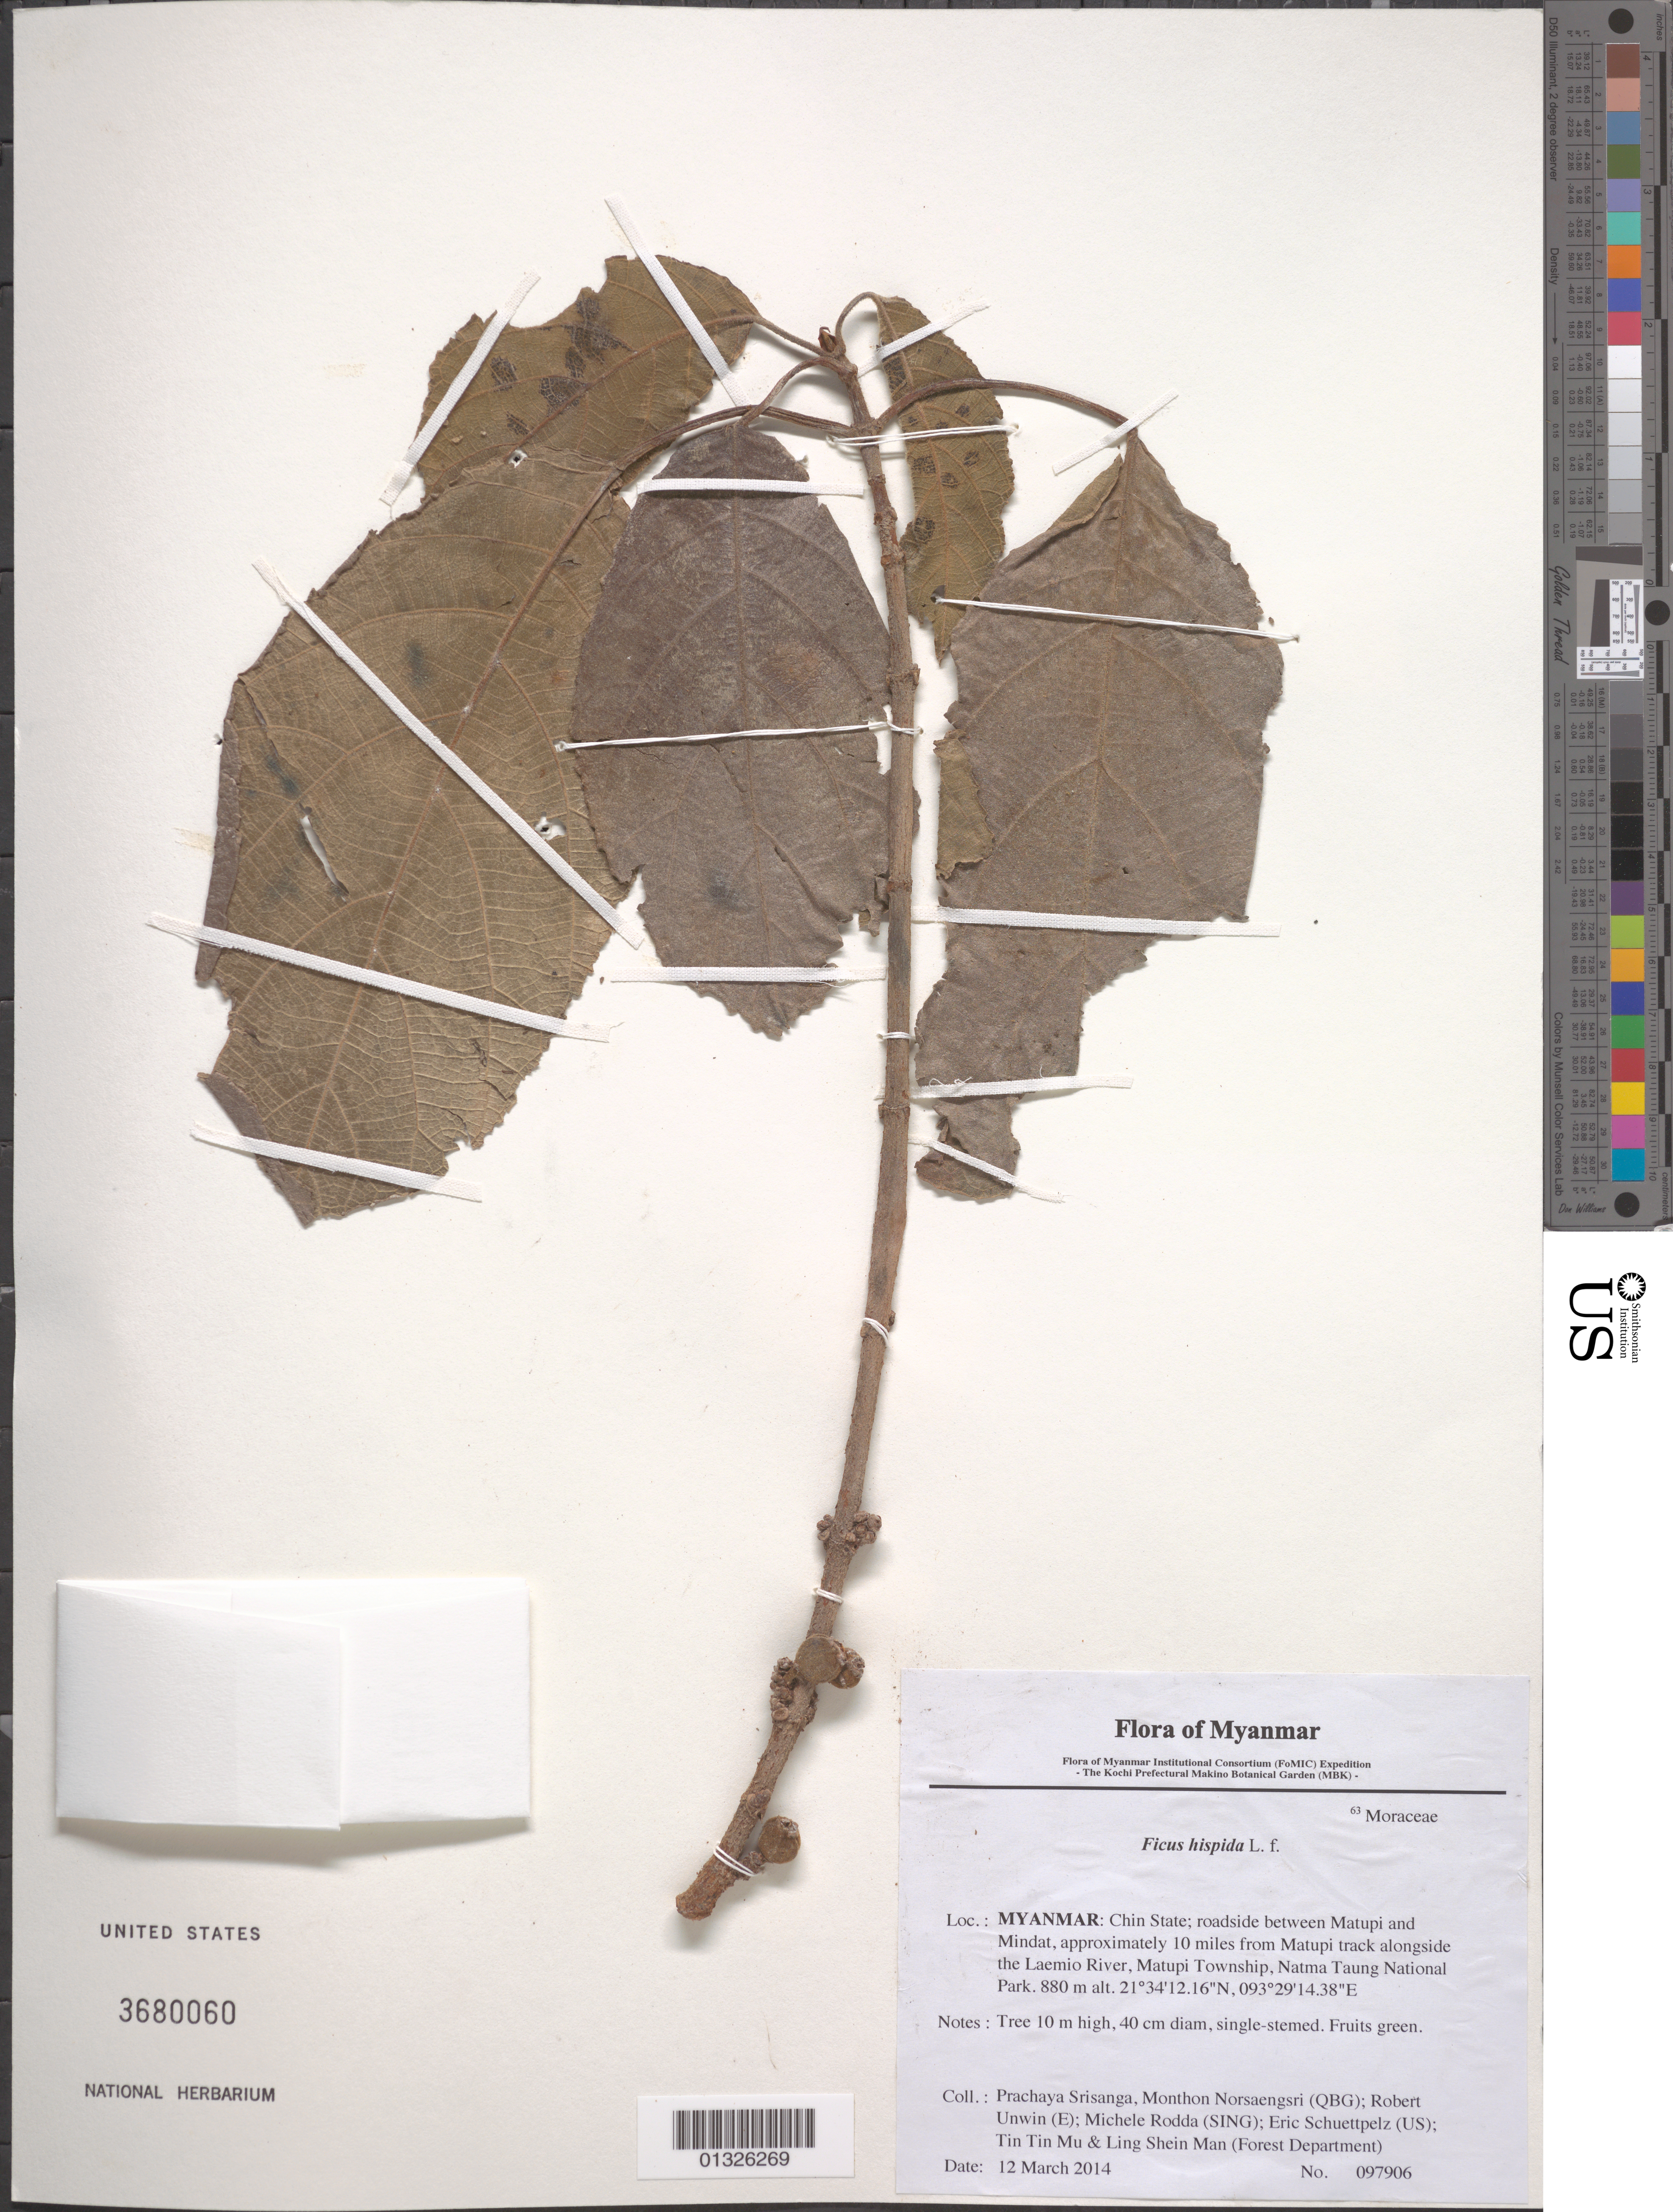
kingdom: Plantae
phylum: Tracheophyta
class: Magnoliopsida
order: Rosales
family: Moraceae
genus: Ficus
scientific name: Ficus hispida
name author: L. f.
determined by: Fujikawa, Kazumi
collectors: P. Srisanga, M. Norsaengsri, R. Unwin, M. Rodda, E. Schuettpelz, Tin Tin Mu & Ling Shein Man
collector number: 97906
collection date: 2014-03-12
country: Myanmar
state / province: Chin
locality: Roadside between Matupi and Mindat, approximately 10 miles from Matupi track alongside the Laemio River, Matupi Township, Natma Taung National Park.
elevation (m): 880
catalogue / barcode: US 3680060